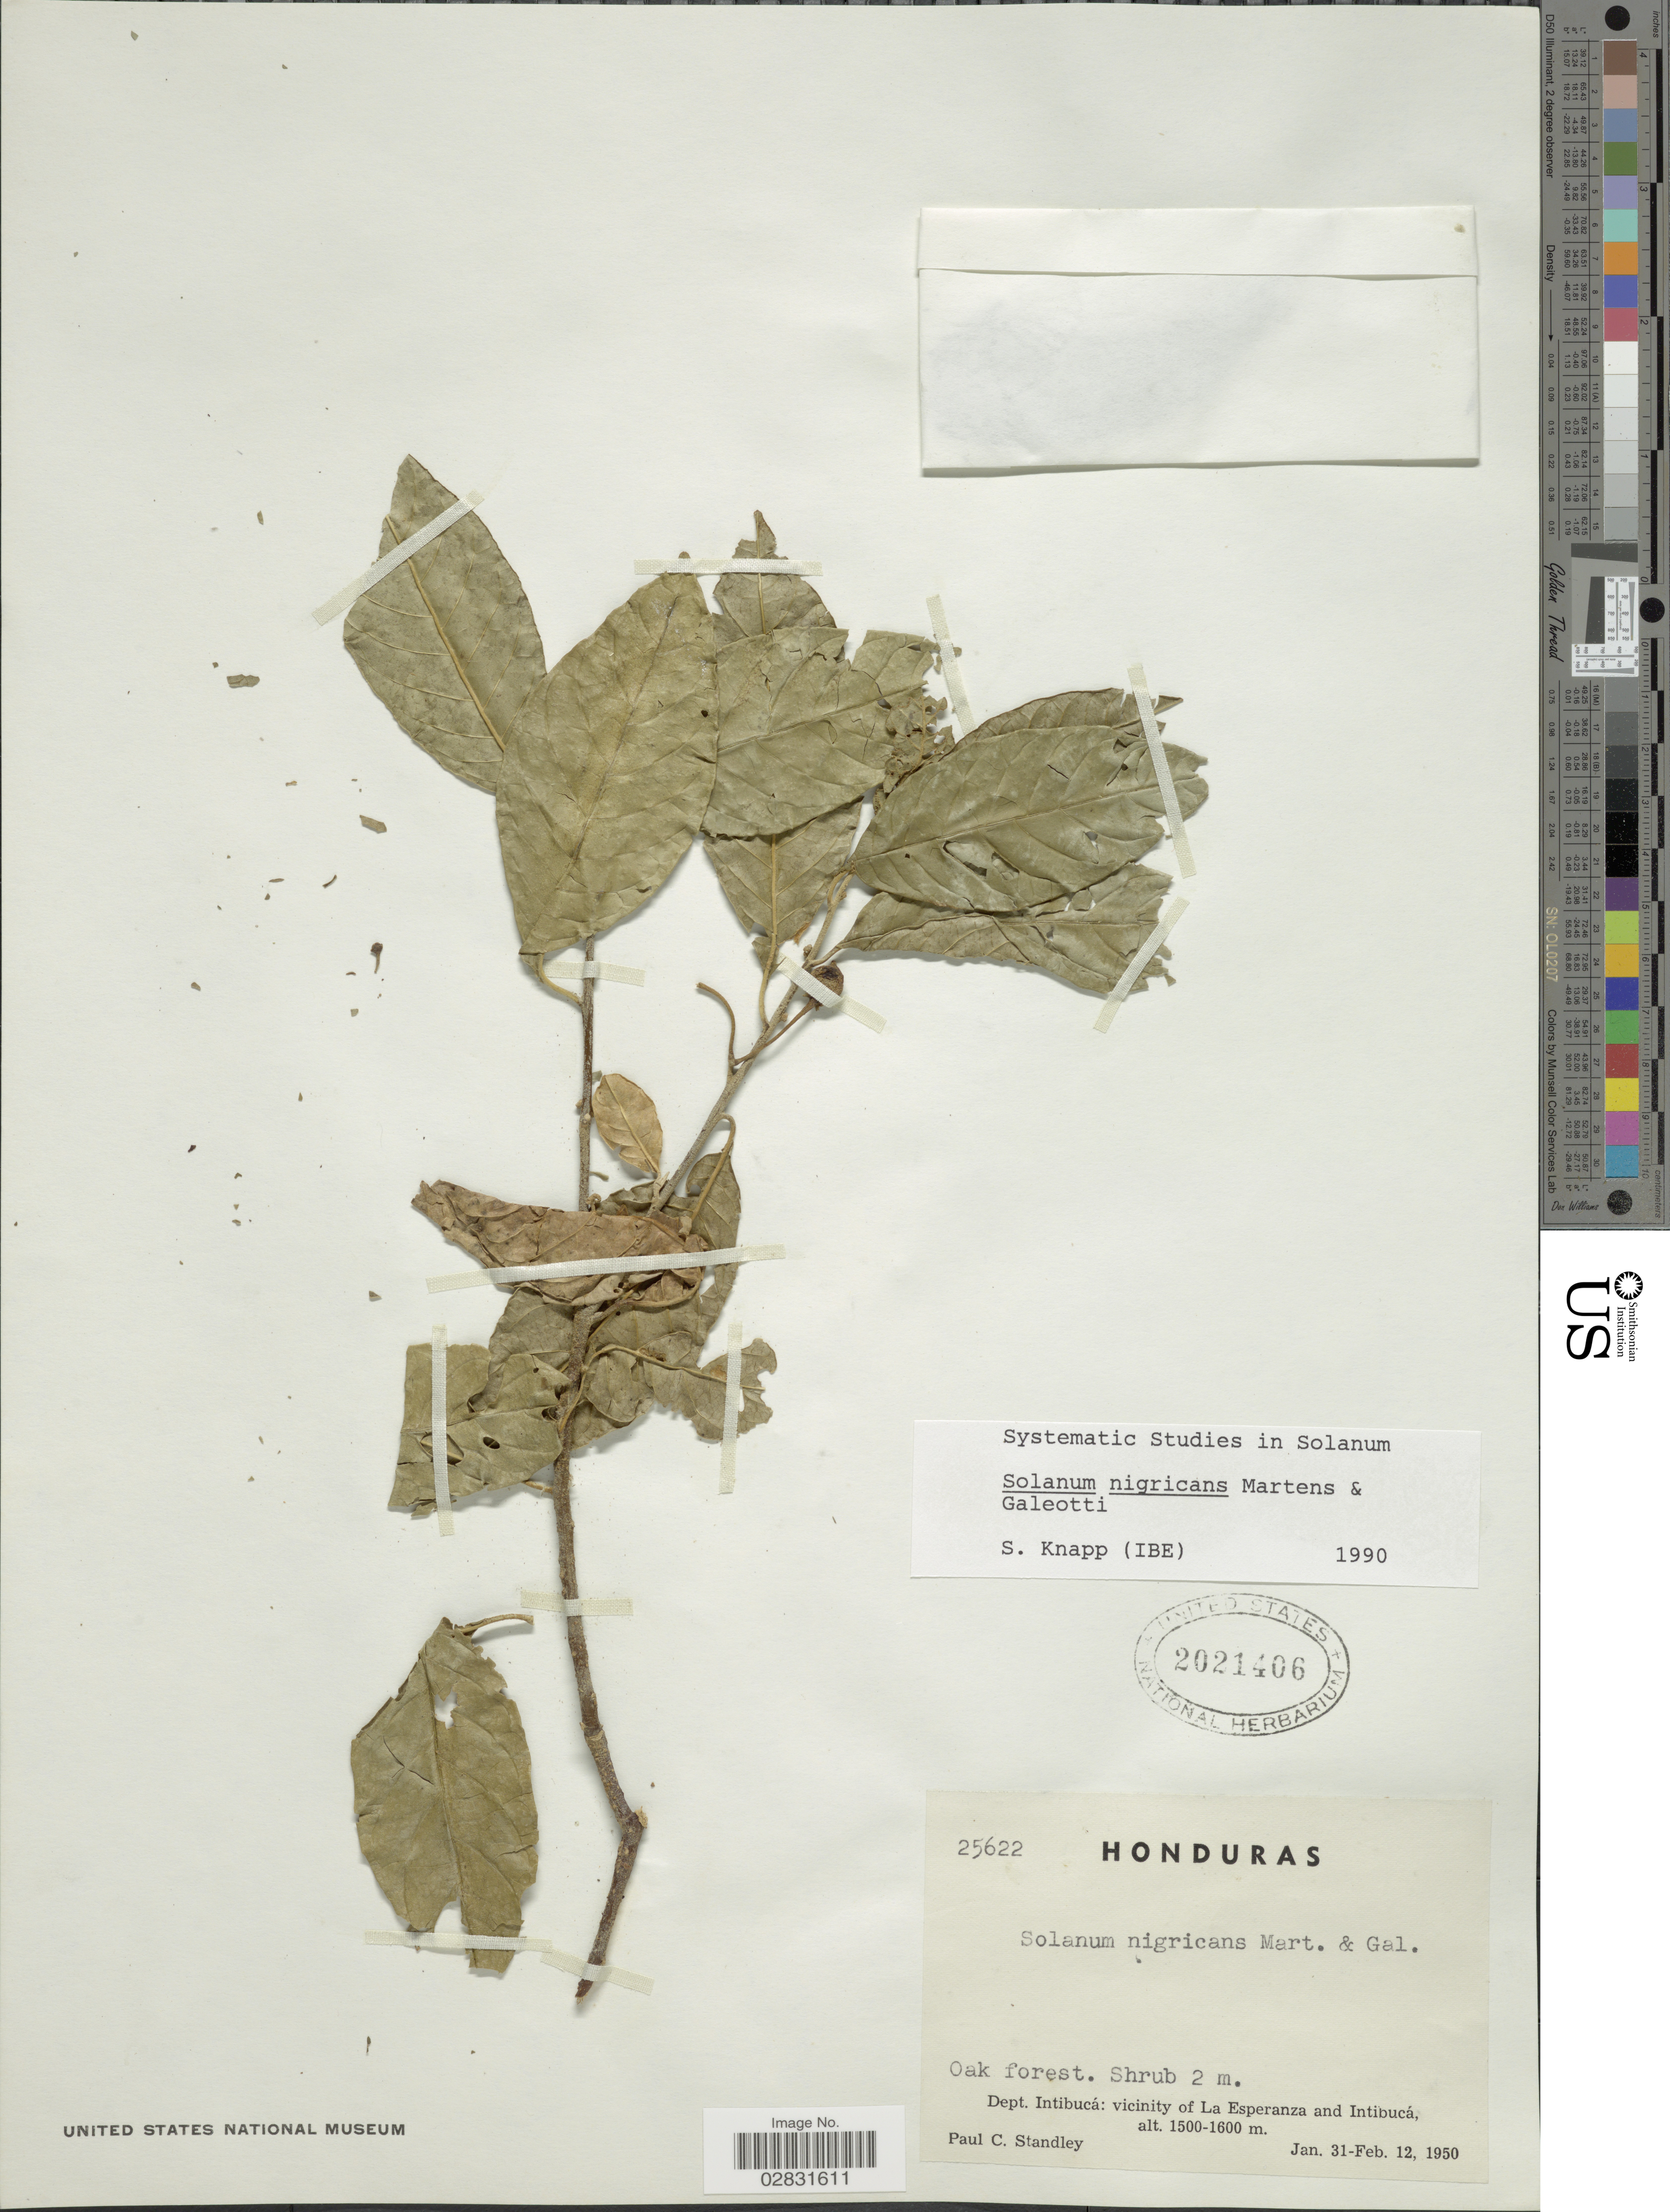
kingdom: Plantae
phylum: Tracheophyta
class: Magnoliopsida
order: Solanales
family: Solanaceae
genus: Solanum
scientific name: Solanum nigricans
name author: M. Martens & Galeotti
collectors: P. C. Standley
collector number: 25622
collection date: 1950-01-31/1950-02-12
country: Honduras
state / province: Intibuca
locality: Dept. Intibucá: vicinity of La Esperanza and Intibucá.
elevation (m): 1500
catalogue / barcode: US 2021406